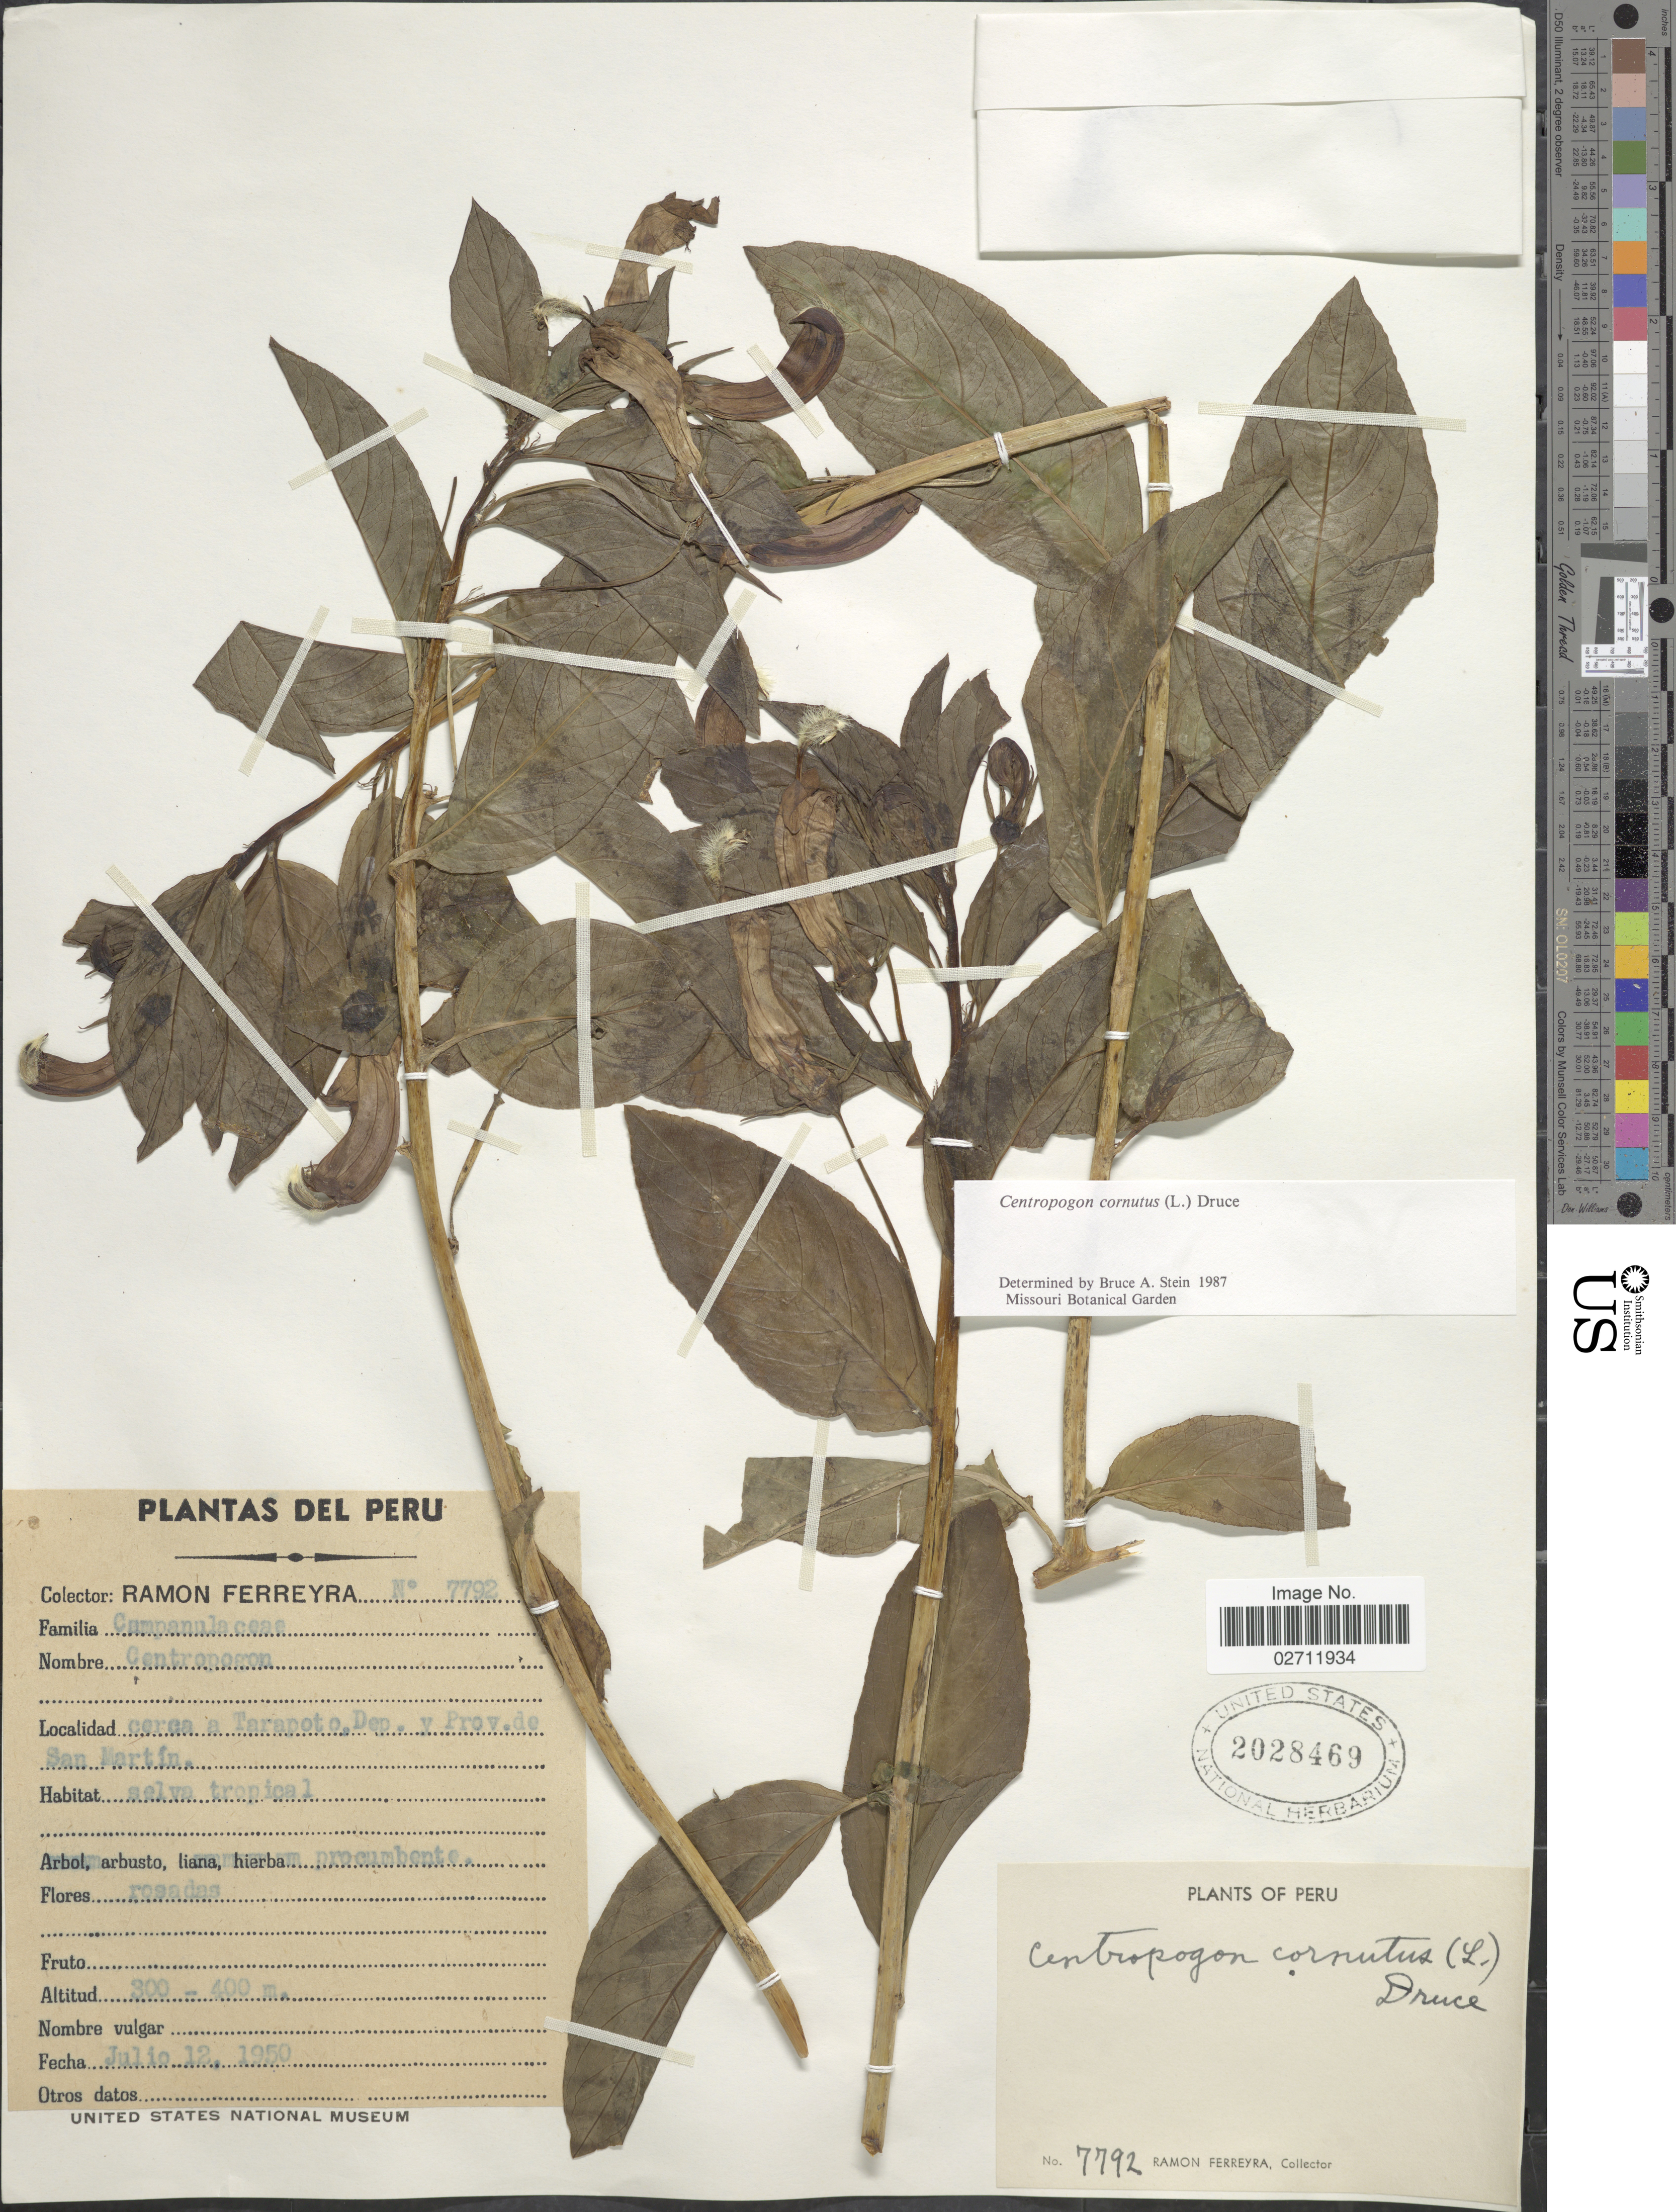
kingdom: Plantae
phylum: Tracheophyta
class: Magnoliopsida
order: Asterales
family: Campanulaceae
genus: Centropogon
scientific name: Centropogon cornutus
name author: (L.) Druce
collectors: R. A. Ferreyra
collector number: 7792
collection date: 1950-07-12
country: Peru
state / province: San Martín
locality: Cerca a Tarapoto, Prov. San Martin.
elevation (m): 300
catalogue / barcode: US 2028469